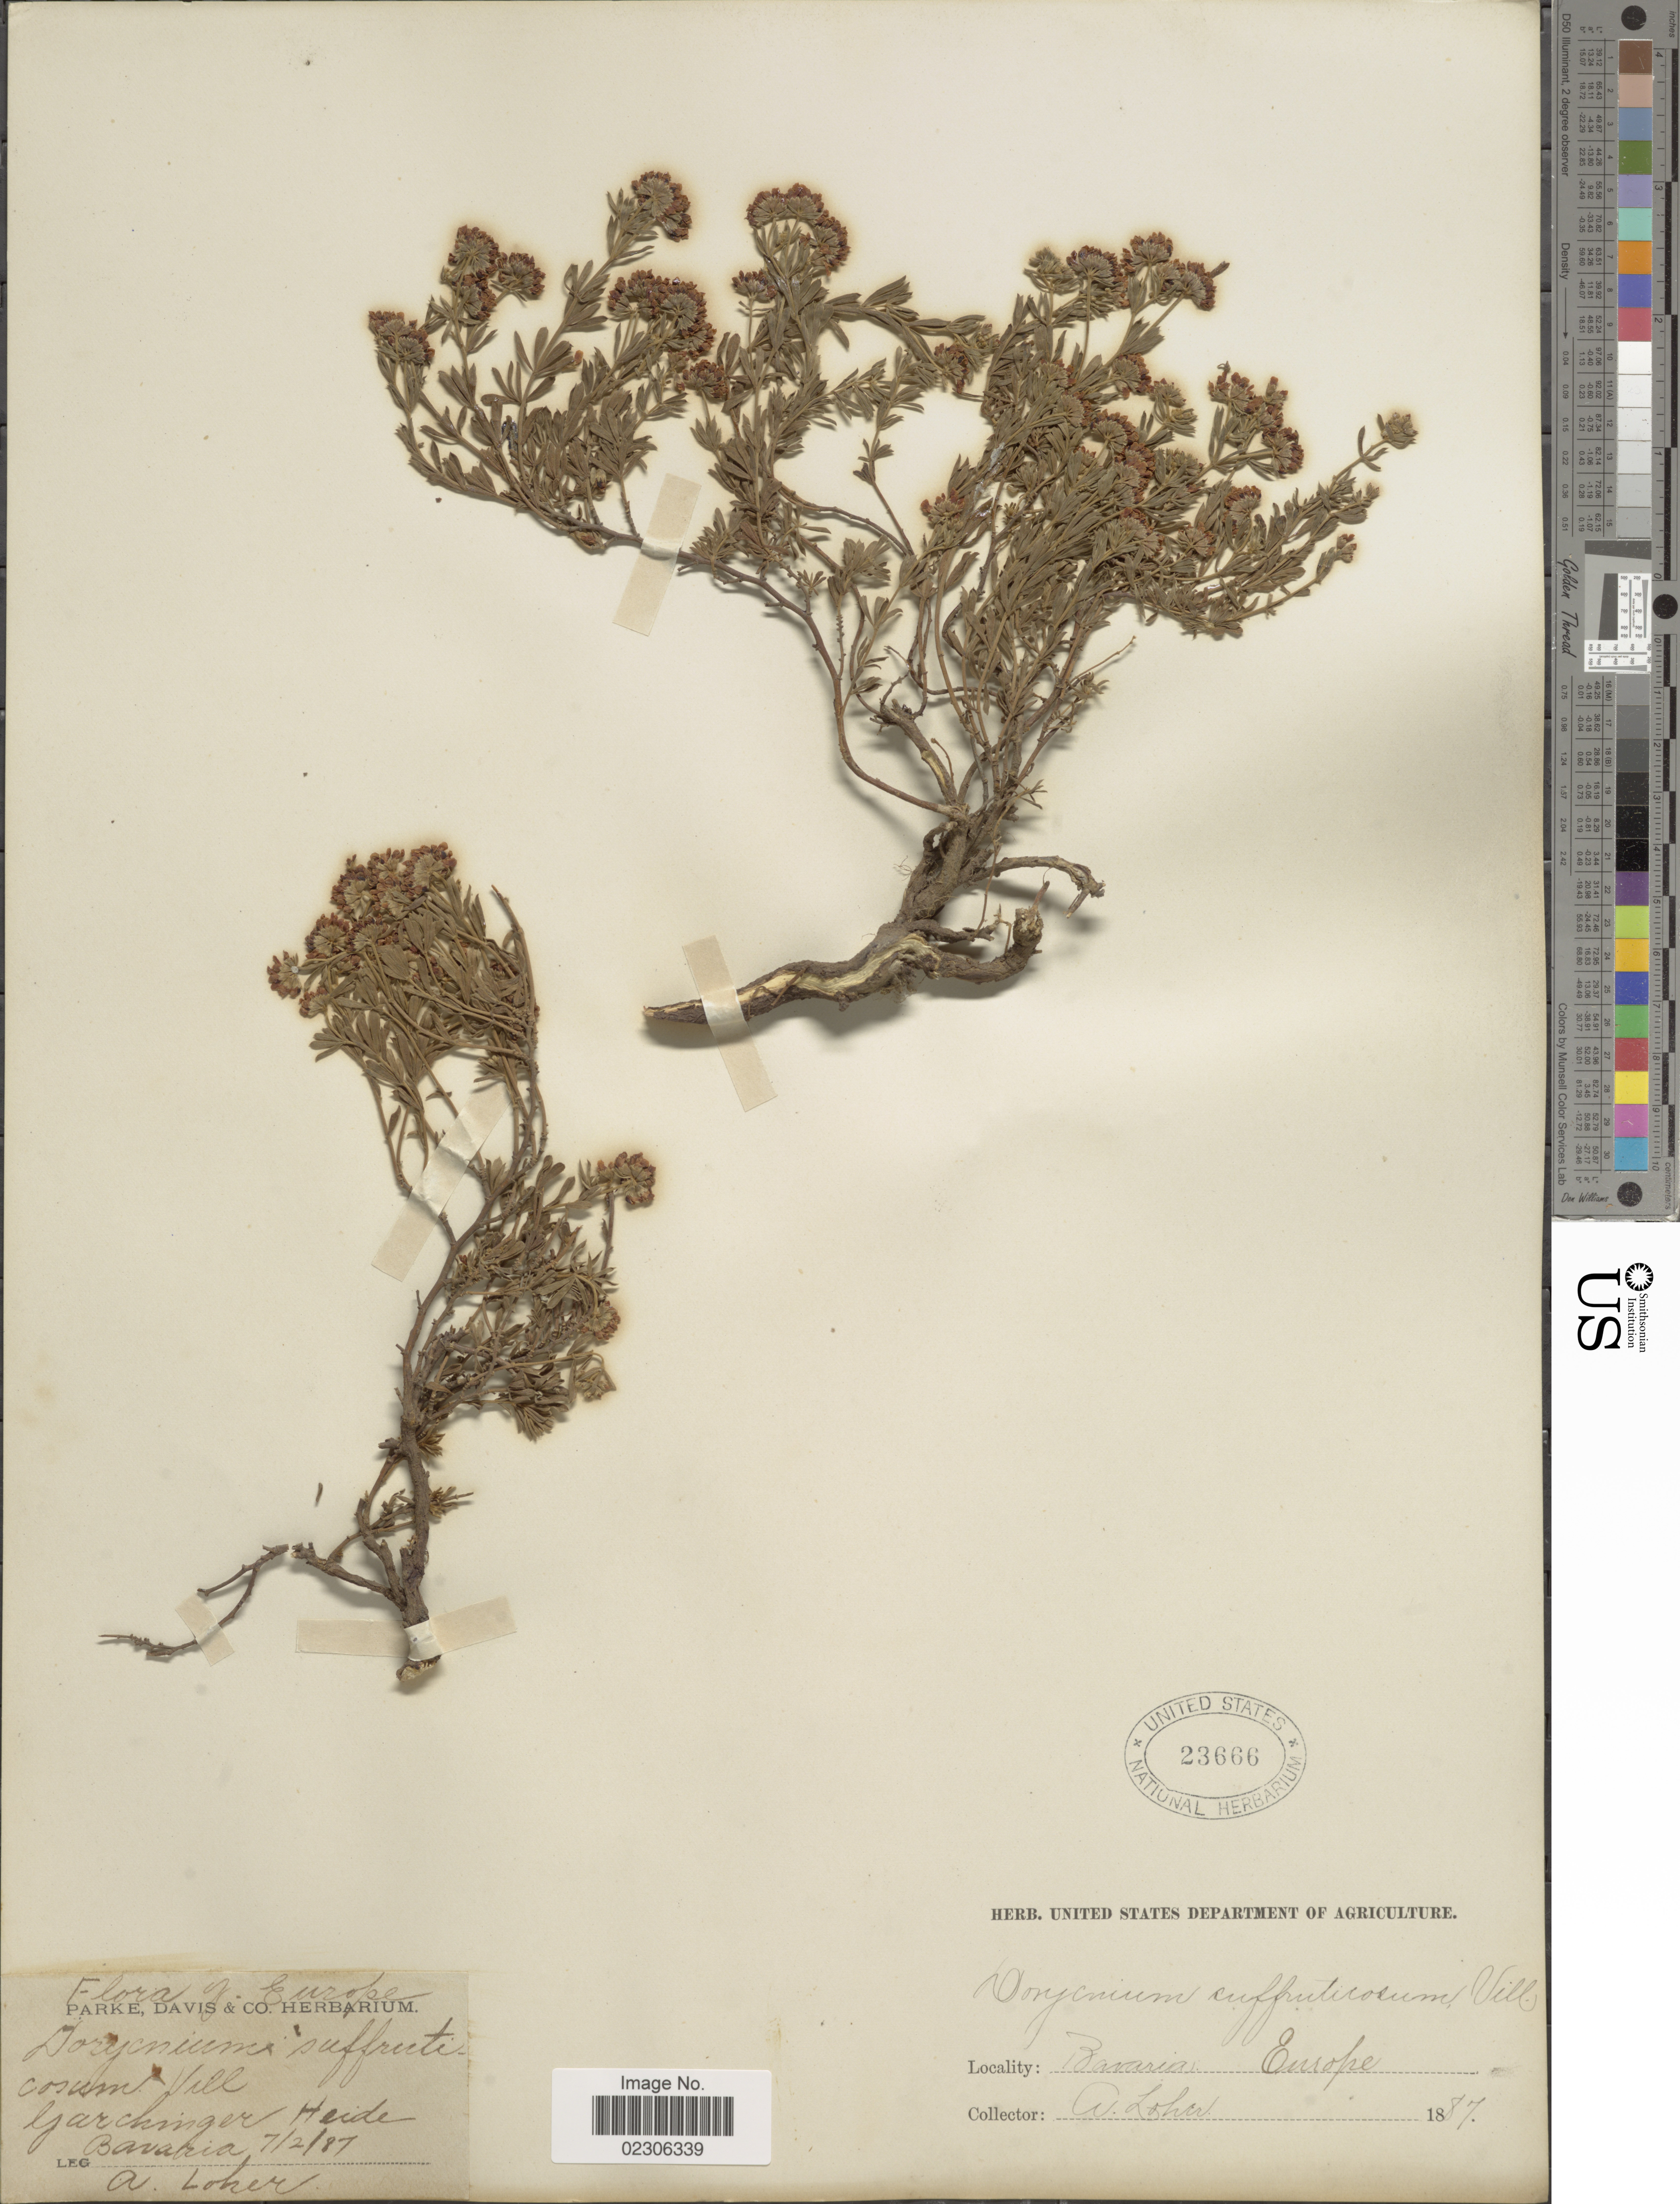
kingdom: Plantae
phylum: Tracheophyta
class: Magnoliopsida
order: Fabales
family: Fabaceae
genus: Dorycnium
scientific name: Dorycnium suffruticosum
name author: Vill.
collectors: A. Loher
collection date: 1887-02-07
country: Germany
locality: Garchinger Heide, Bavaria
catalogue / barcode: US 23666